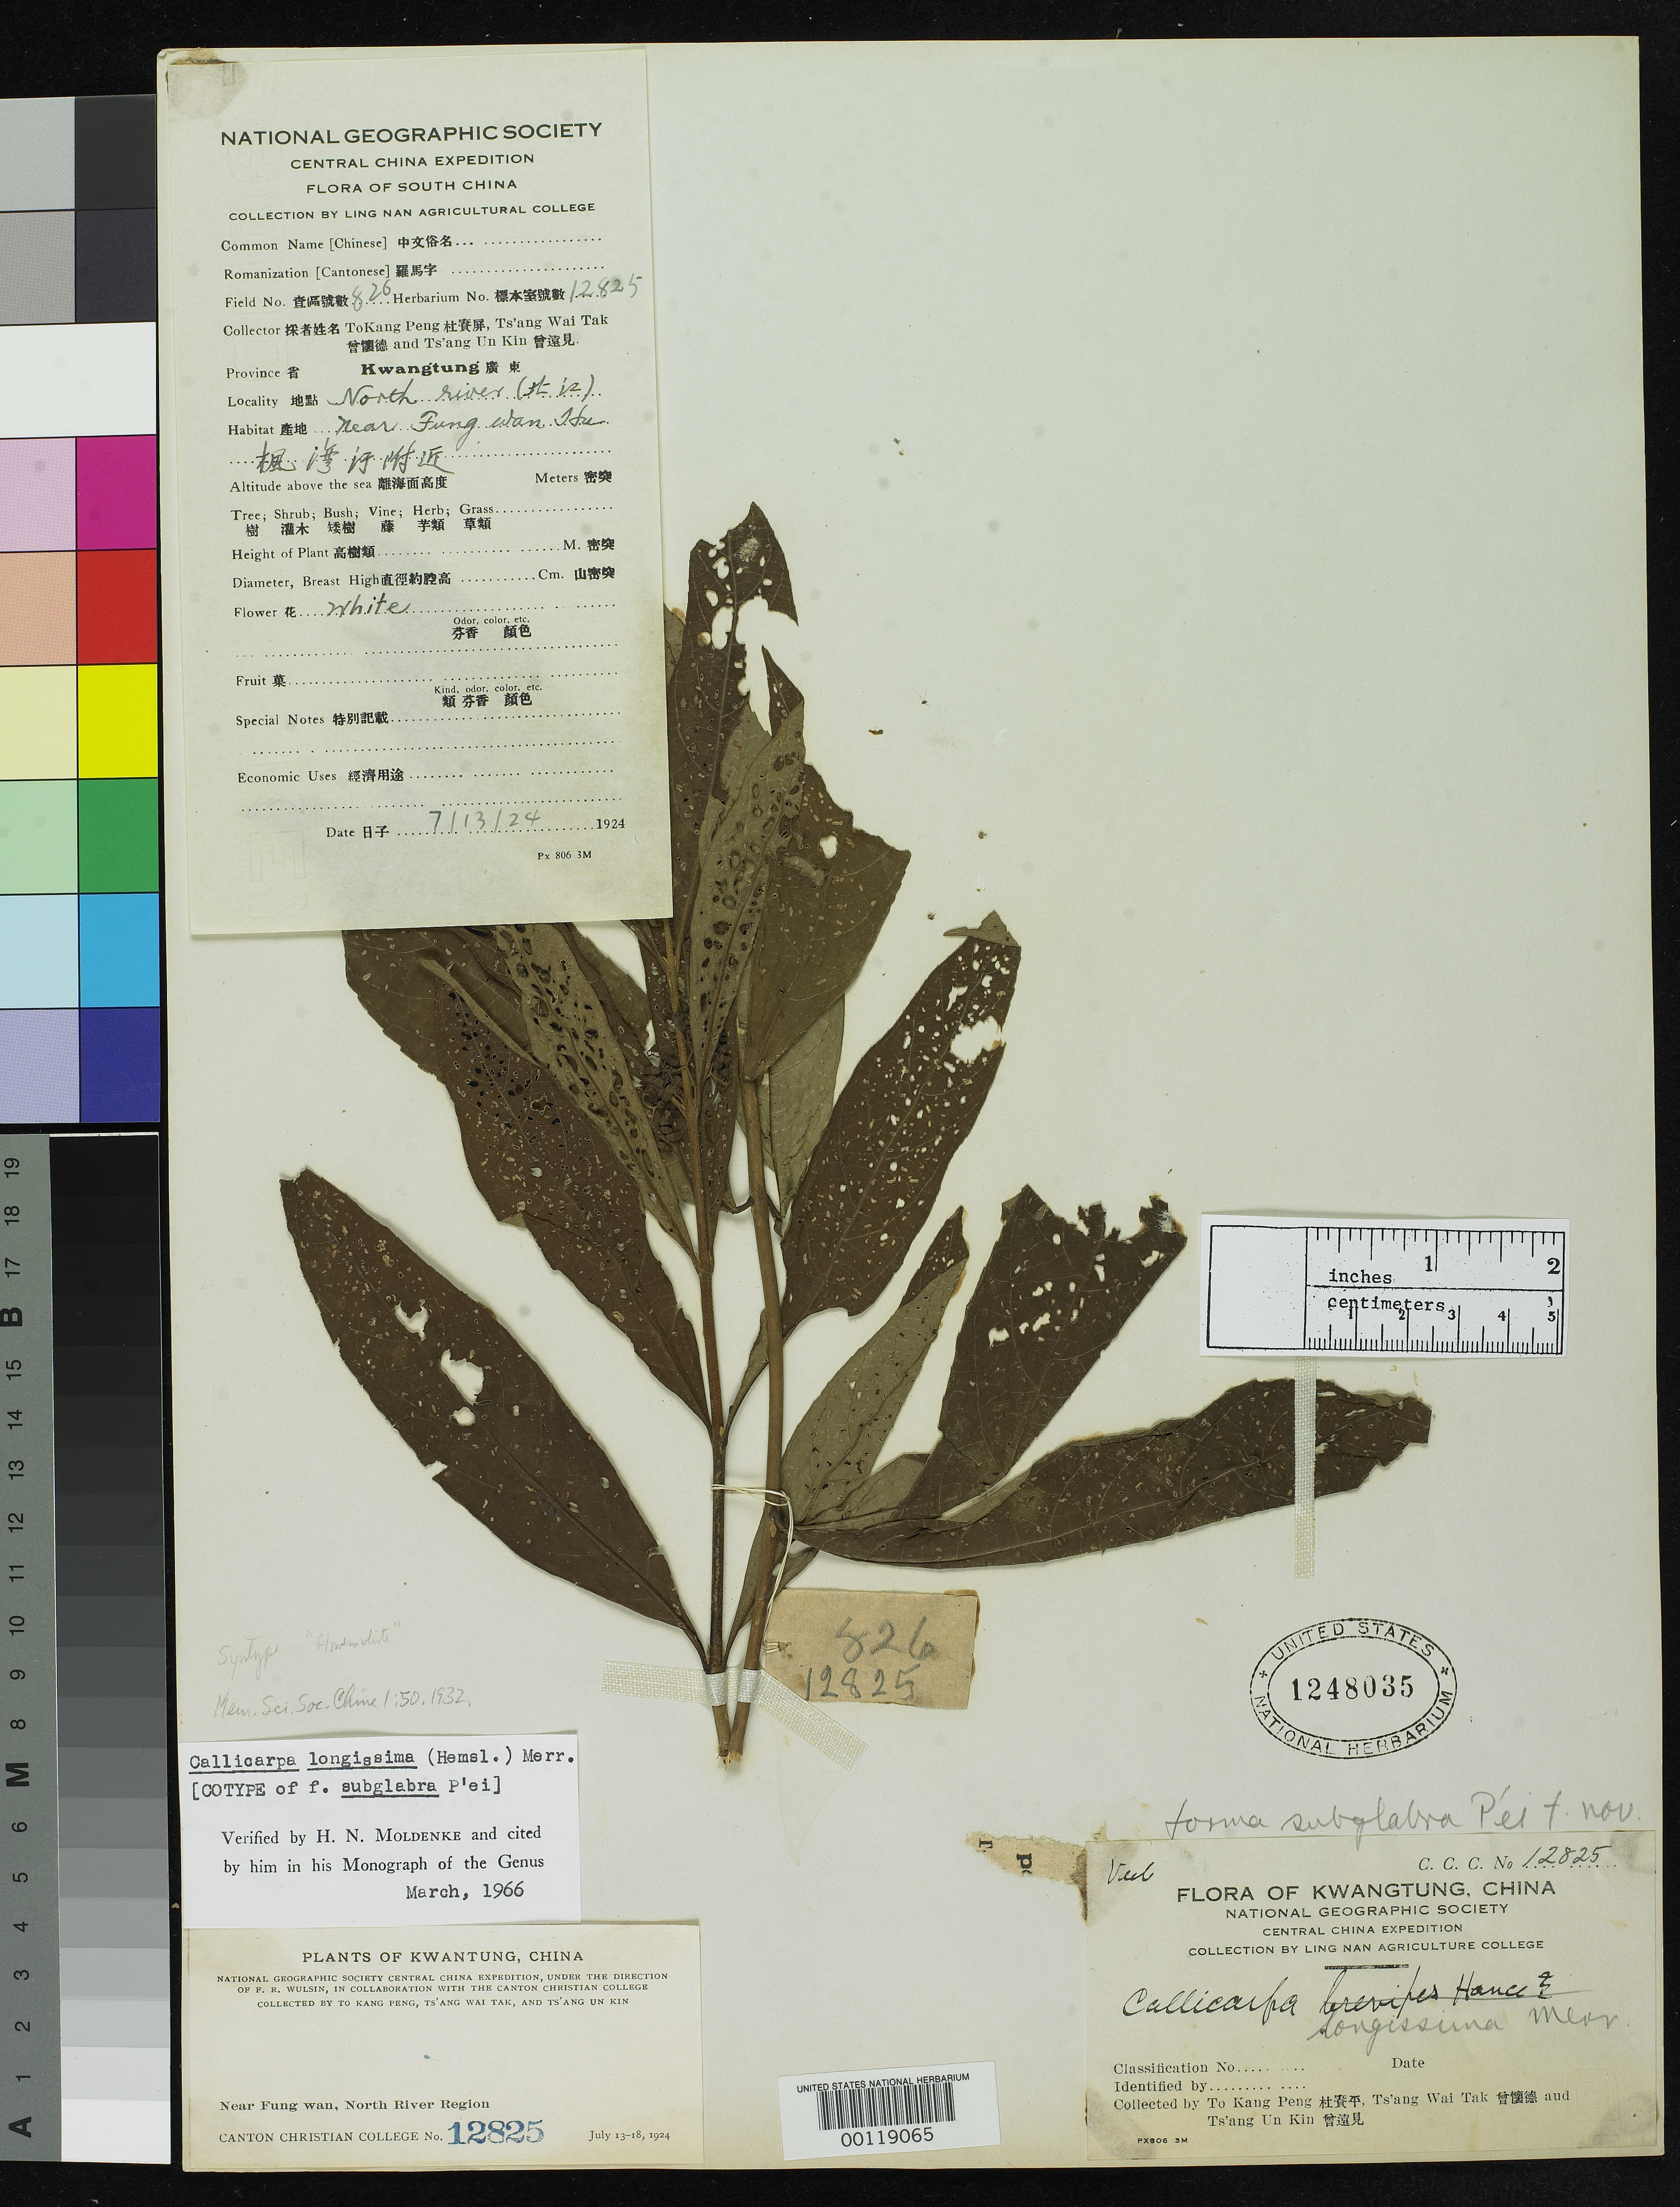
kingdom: Plantae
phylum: Tracheophyta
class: Magnoliopsida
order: Lamiales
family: Lamiaceae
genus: Callicarpa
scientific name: Callicarpa longissima f. subglabra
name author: C. P'ei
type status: Syntype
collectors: Kang Peng To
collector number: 826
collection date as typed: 13 Jul 1924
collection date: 1924-07-13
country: China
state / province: Guangdong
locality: Near Fung Wan, north river region.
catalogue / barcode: US 1248035